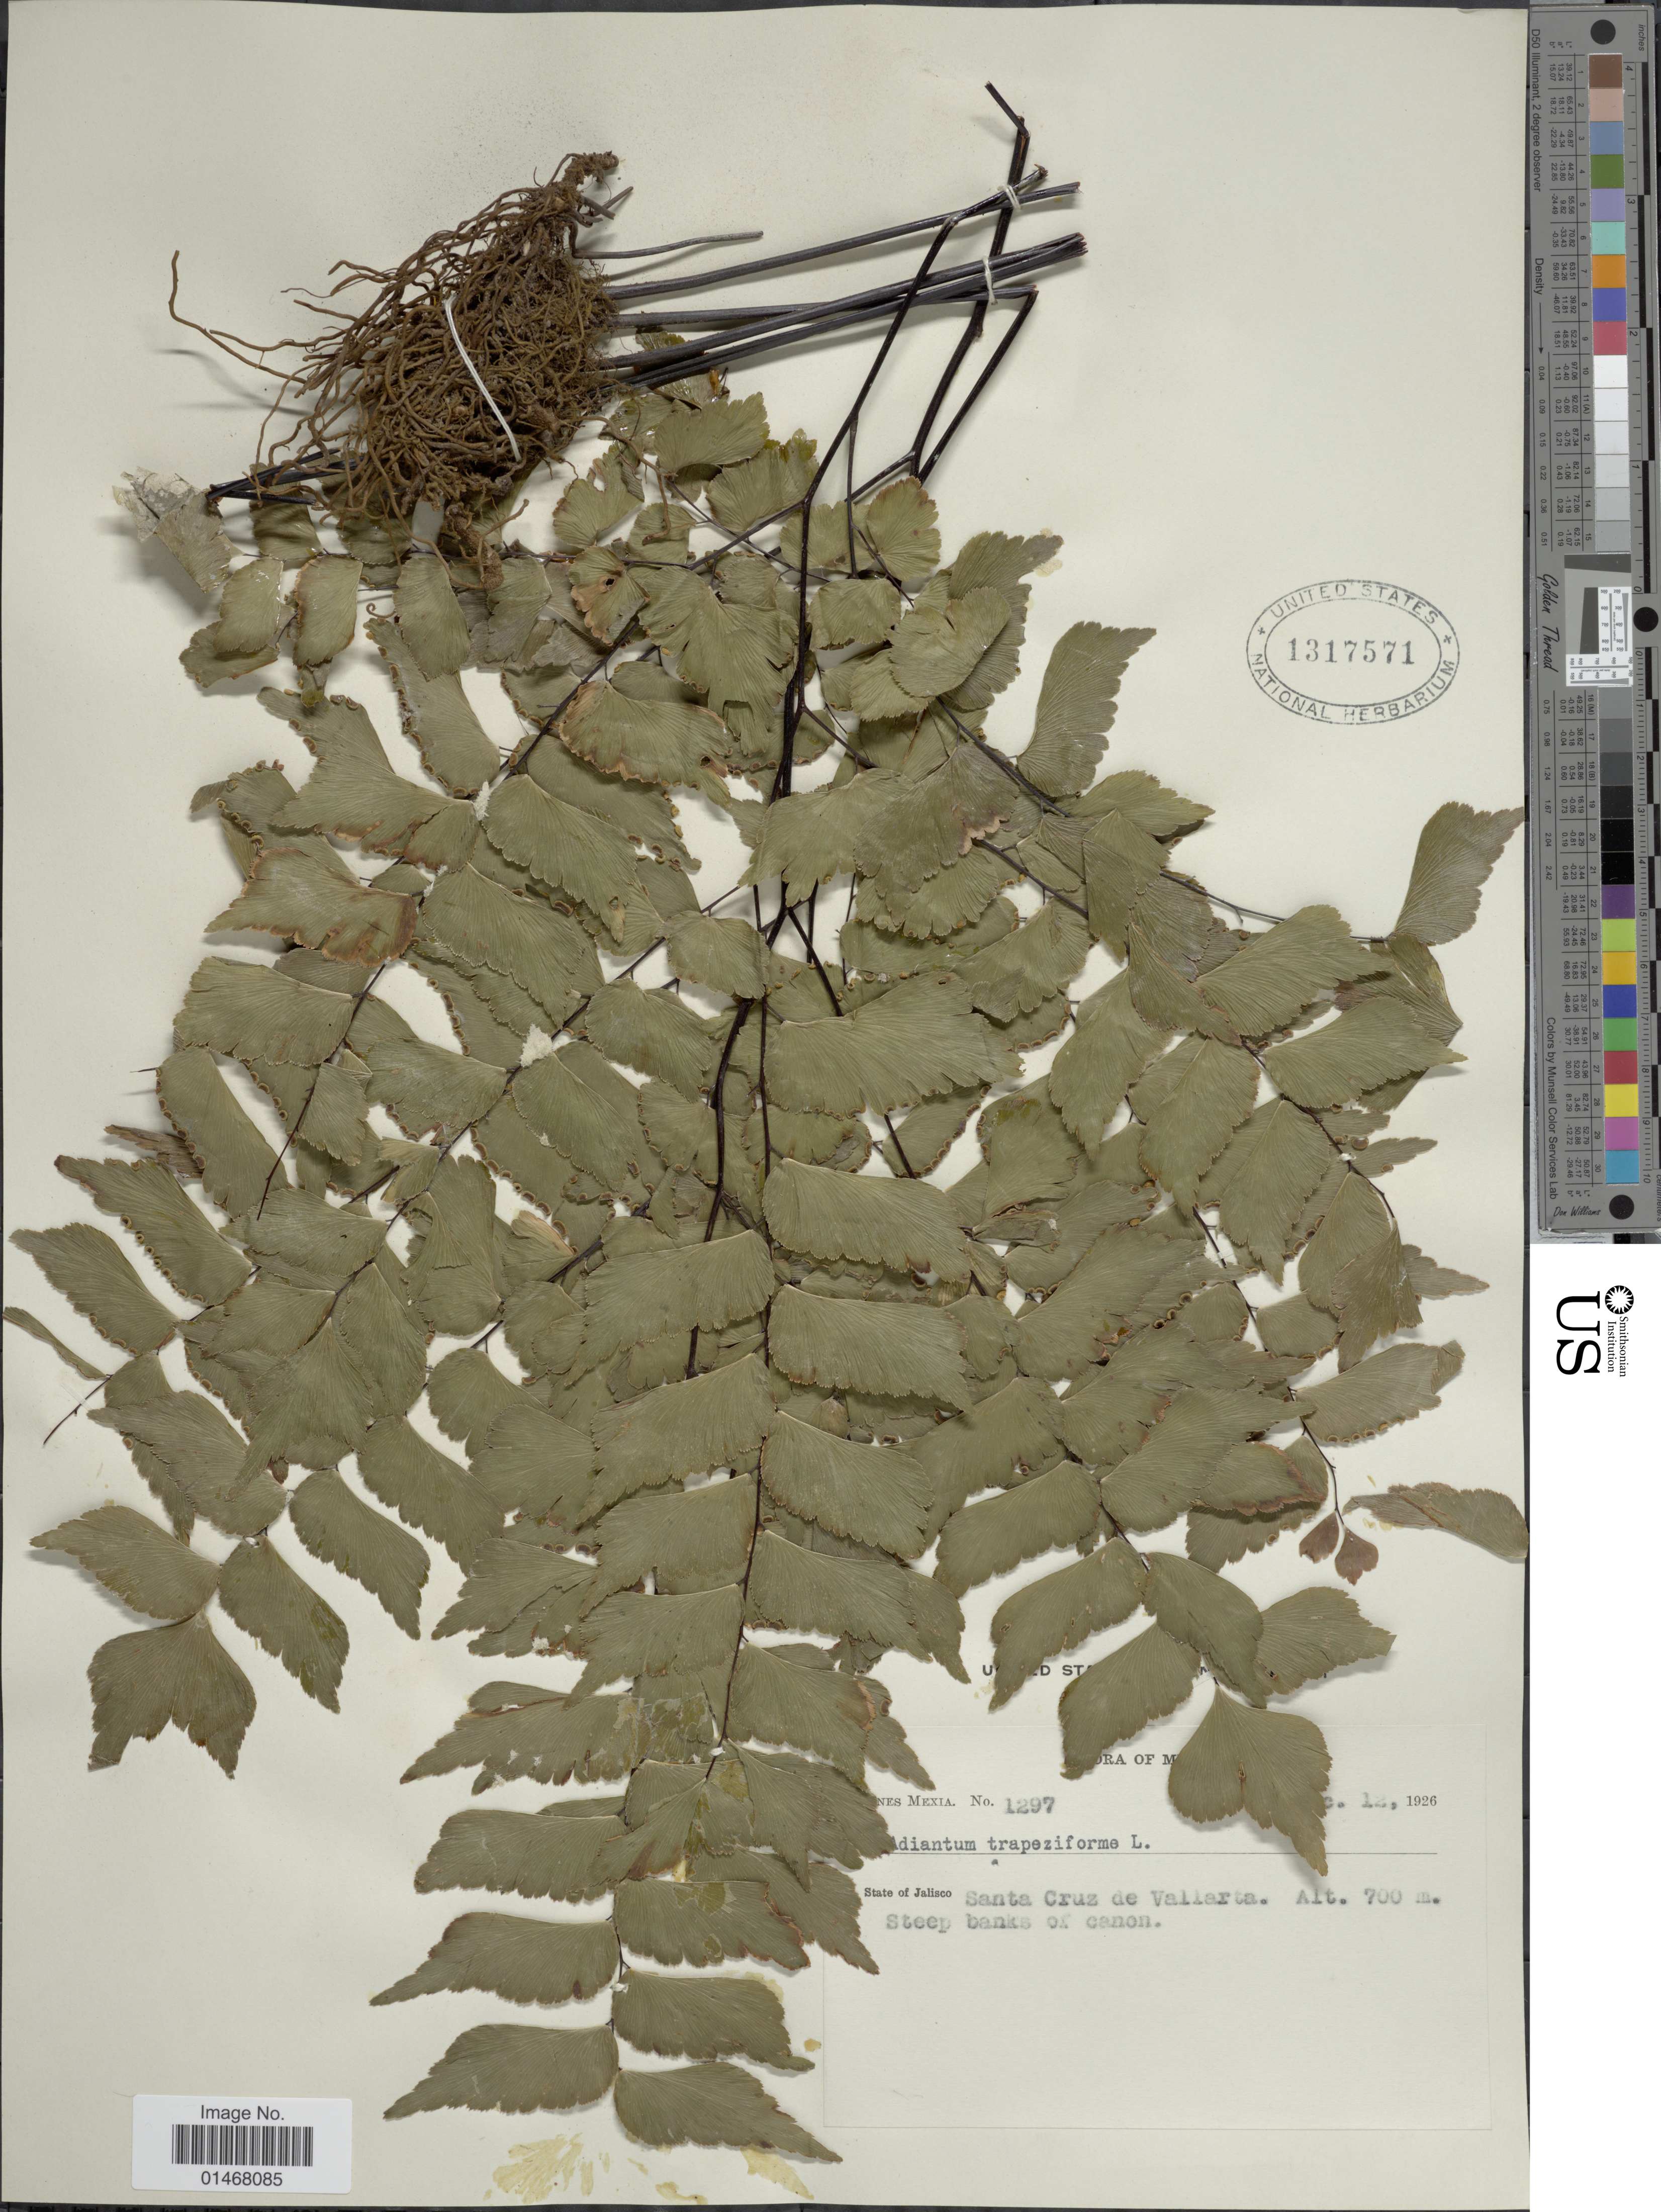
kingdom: Plantae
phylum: Tracheophyta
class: Polypodiopsida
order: Polypodiales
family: Pteridaceae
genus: Adiantum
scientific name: Adiantum trapeziforme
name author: L.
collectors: Y. Mexia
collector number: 1297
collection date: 1926-12-12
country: Mexico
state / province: Jalisco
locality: Santa Cruz de Vallarta. Steep banks of canon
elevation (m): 700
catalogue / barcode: US 1317571